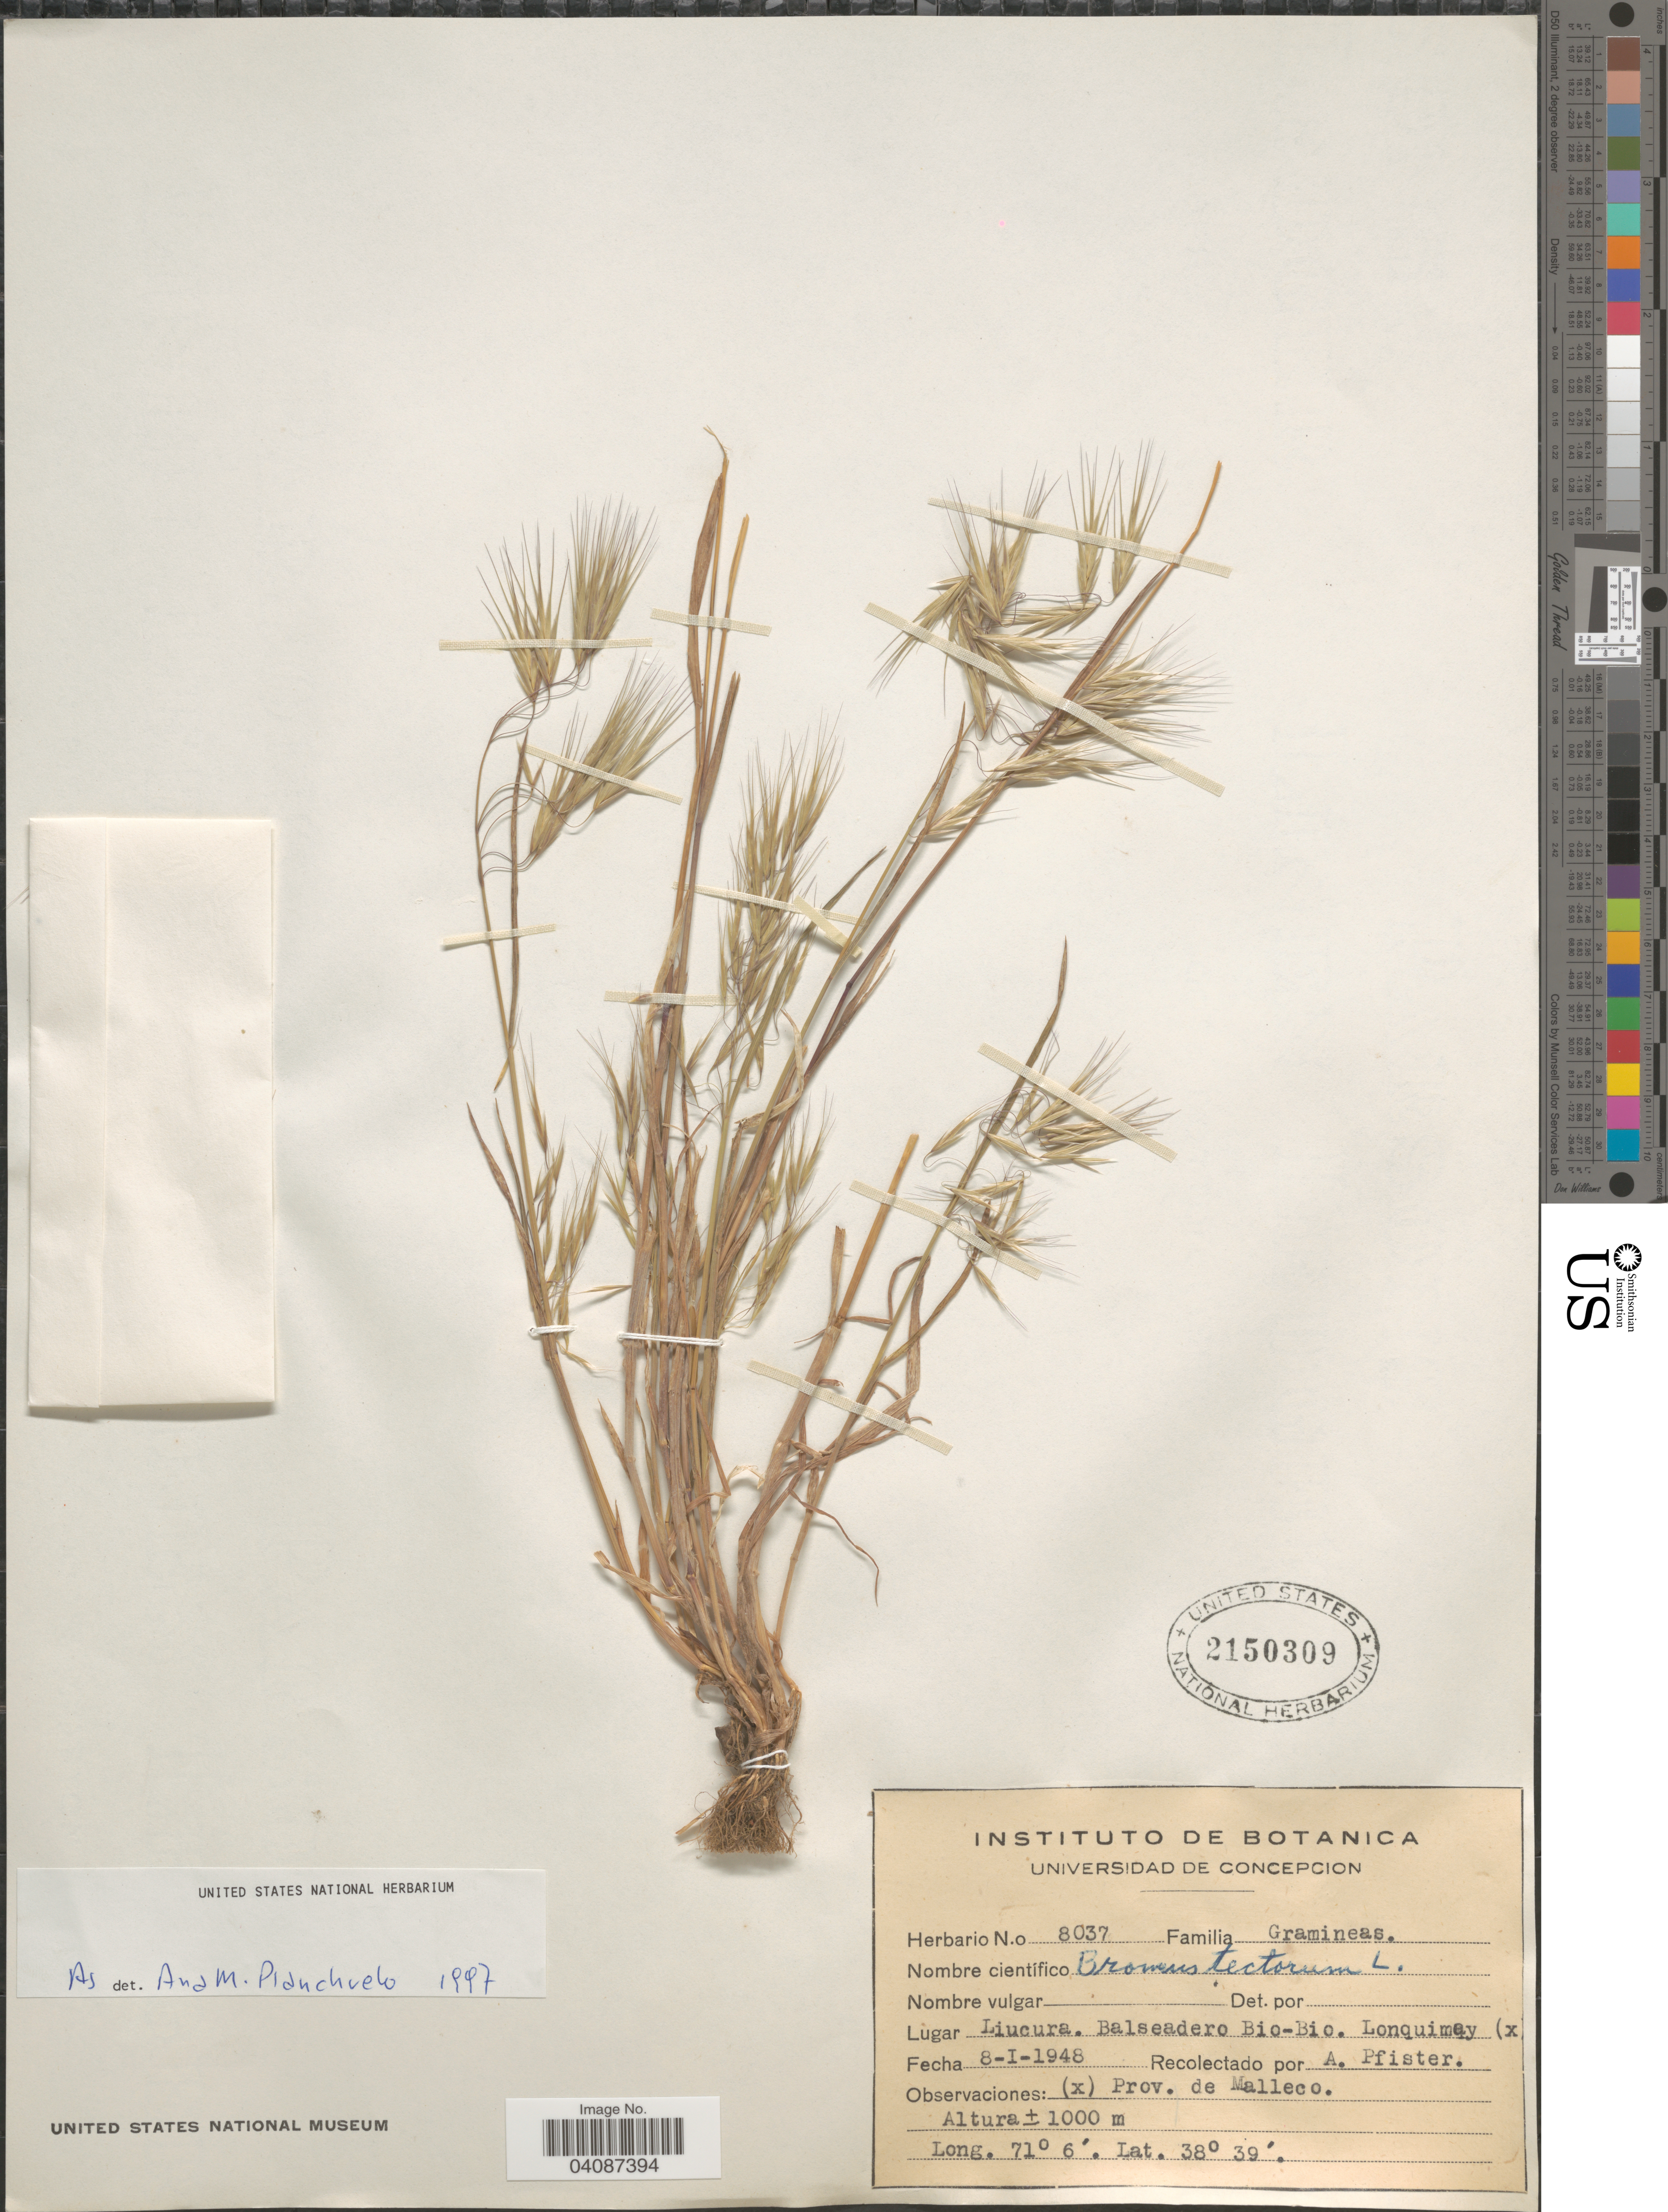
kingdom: Plantae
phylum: Tracheophyta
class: Liliopsida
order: Poales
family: Poaceae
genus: Bromus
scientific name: Bromus tectorum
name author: L.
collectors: A. Pfister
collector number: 8037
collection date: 1948-01-08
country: Chile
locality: Liucura. Balseadero Bio-Bio. Lonquimay (x). (x) Prov. de Malleco.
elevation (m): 1000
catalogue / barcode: US 2150309